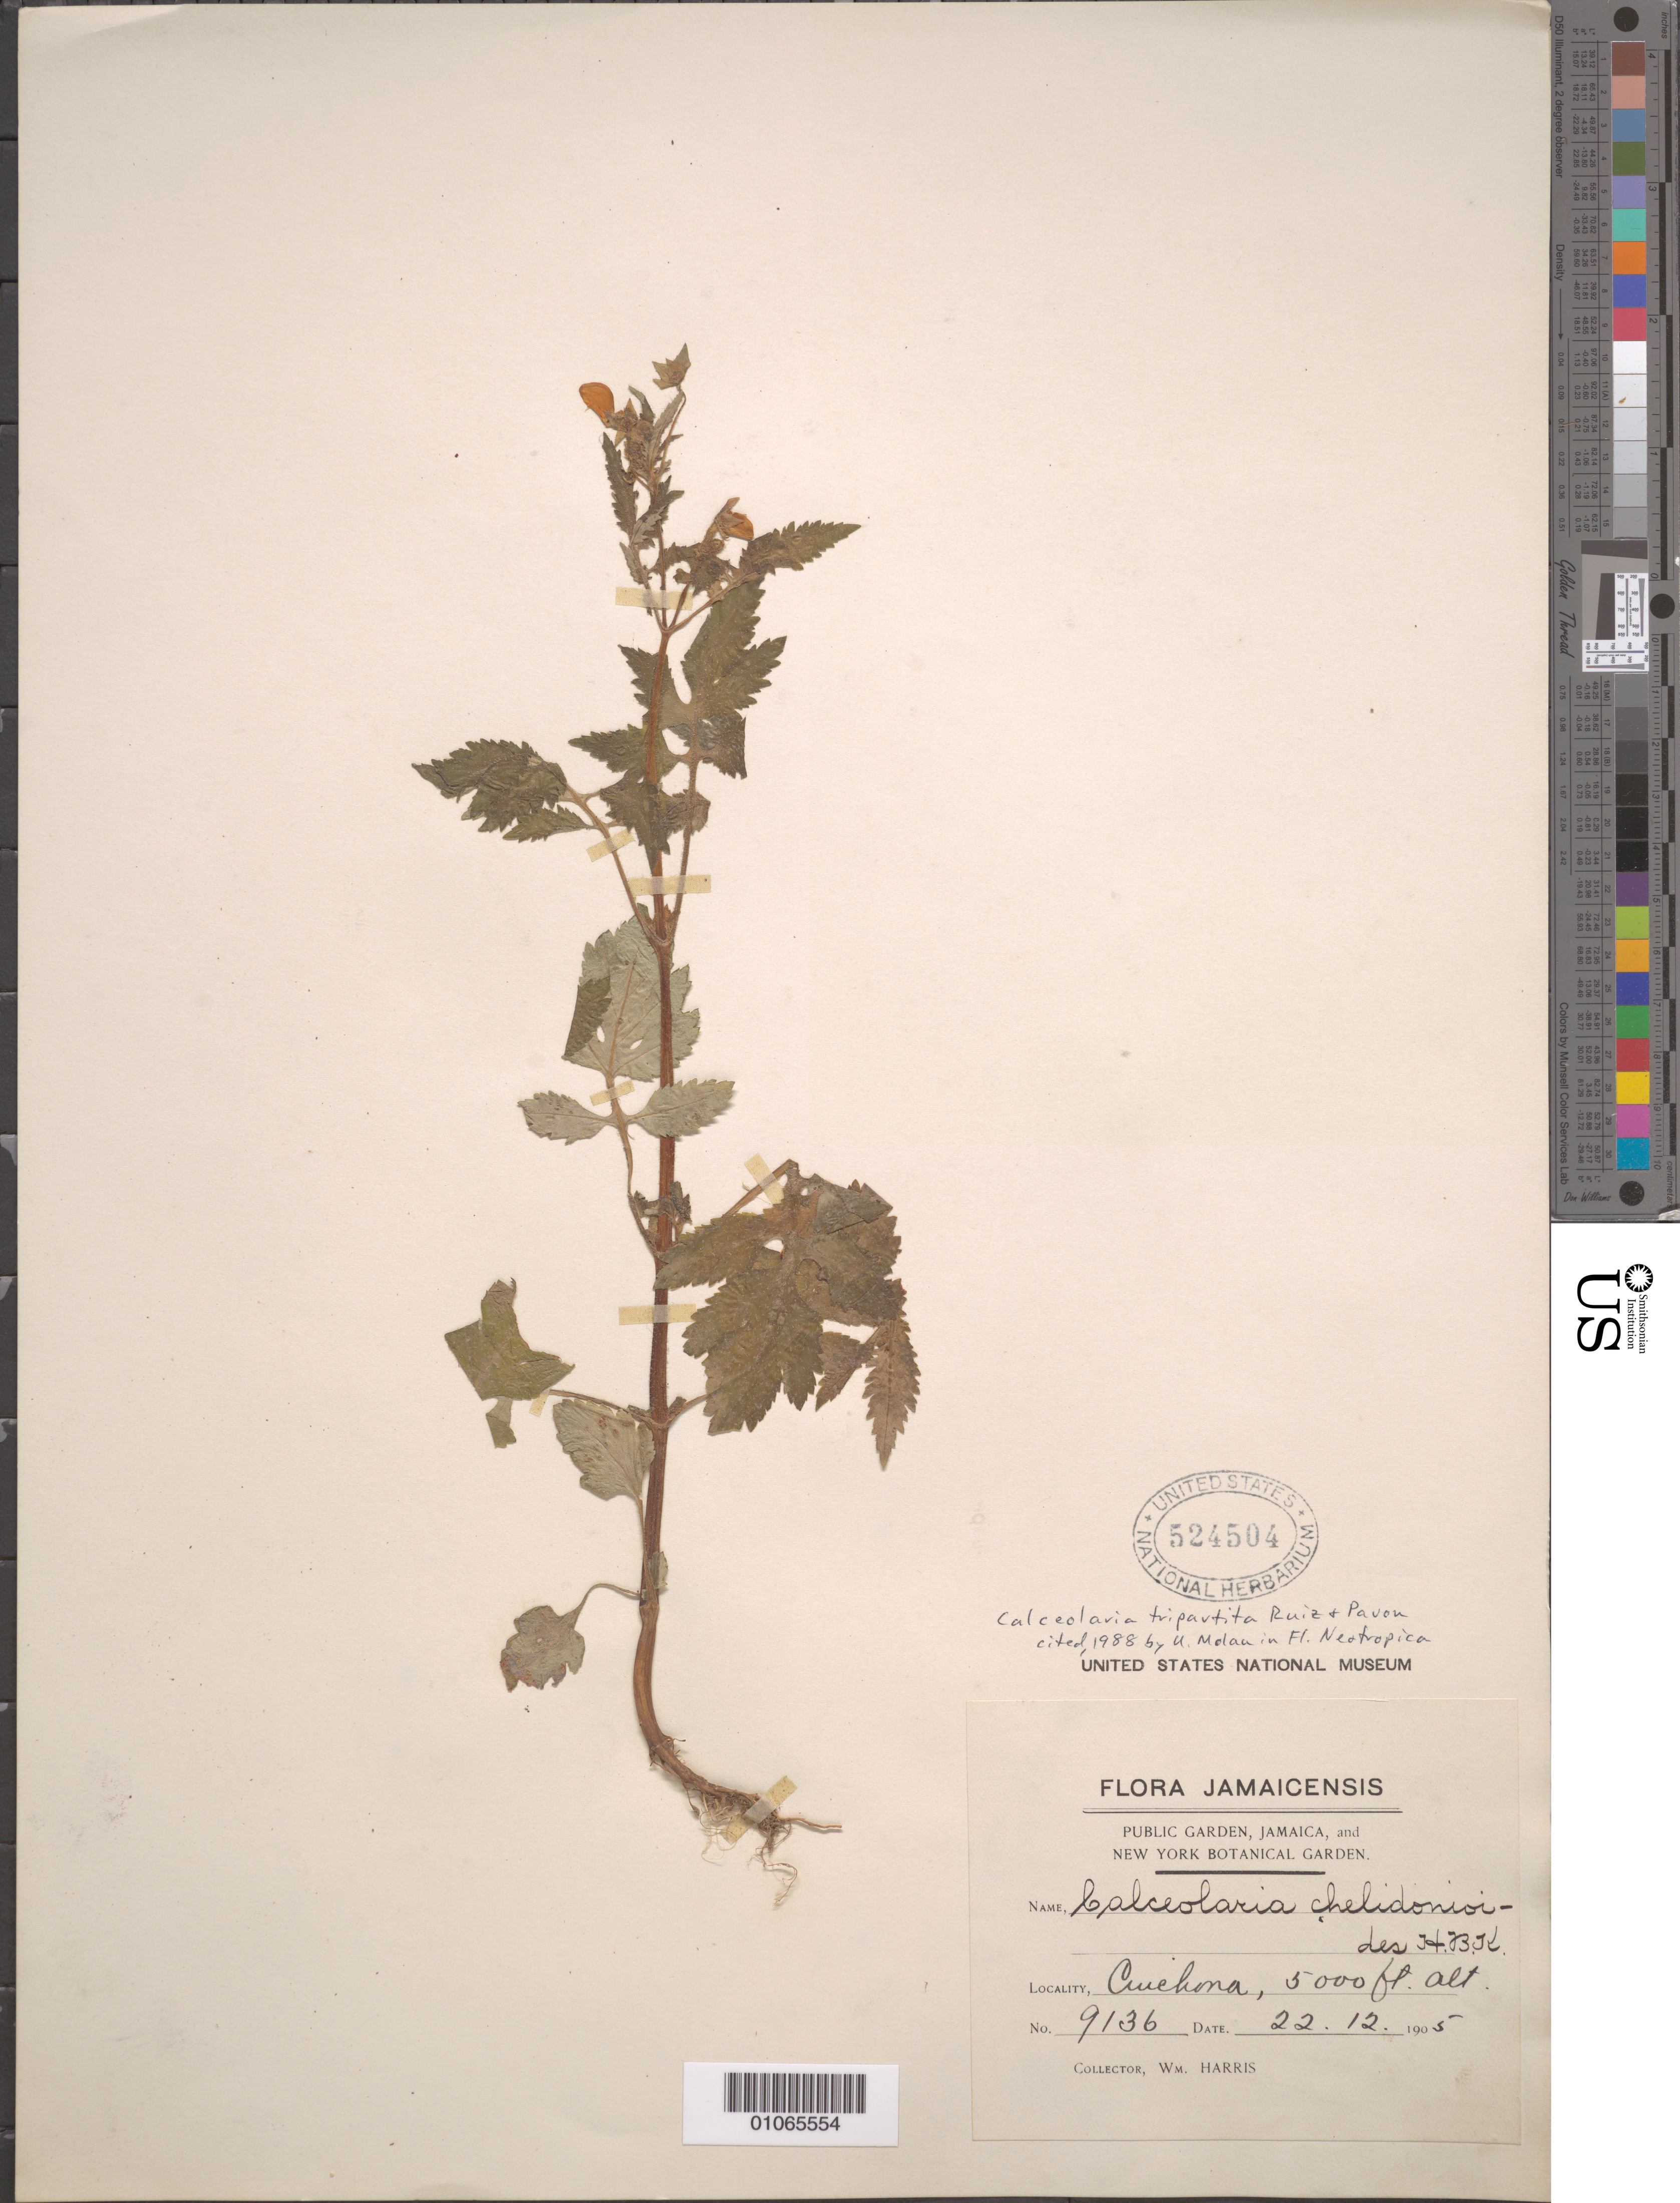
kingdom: Plantae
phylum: Tracheophyta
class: Magnoliopsida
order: Lamiales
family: Calceolariaceae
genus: Calceolaria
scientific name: Calceolaria tripartita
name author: Ruiz & Pav.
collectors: W. Harris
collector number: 9136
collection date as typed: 22 Dec 1905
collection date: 1905-12-22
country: Jamaica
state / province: Saint Andrew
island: Jamaica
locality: Cinchona.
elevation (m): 1524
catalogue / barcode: US 524504